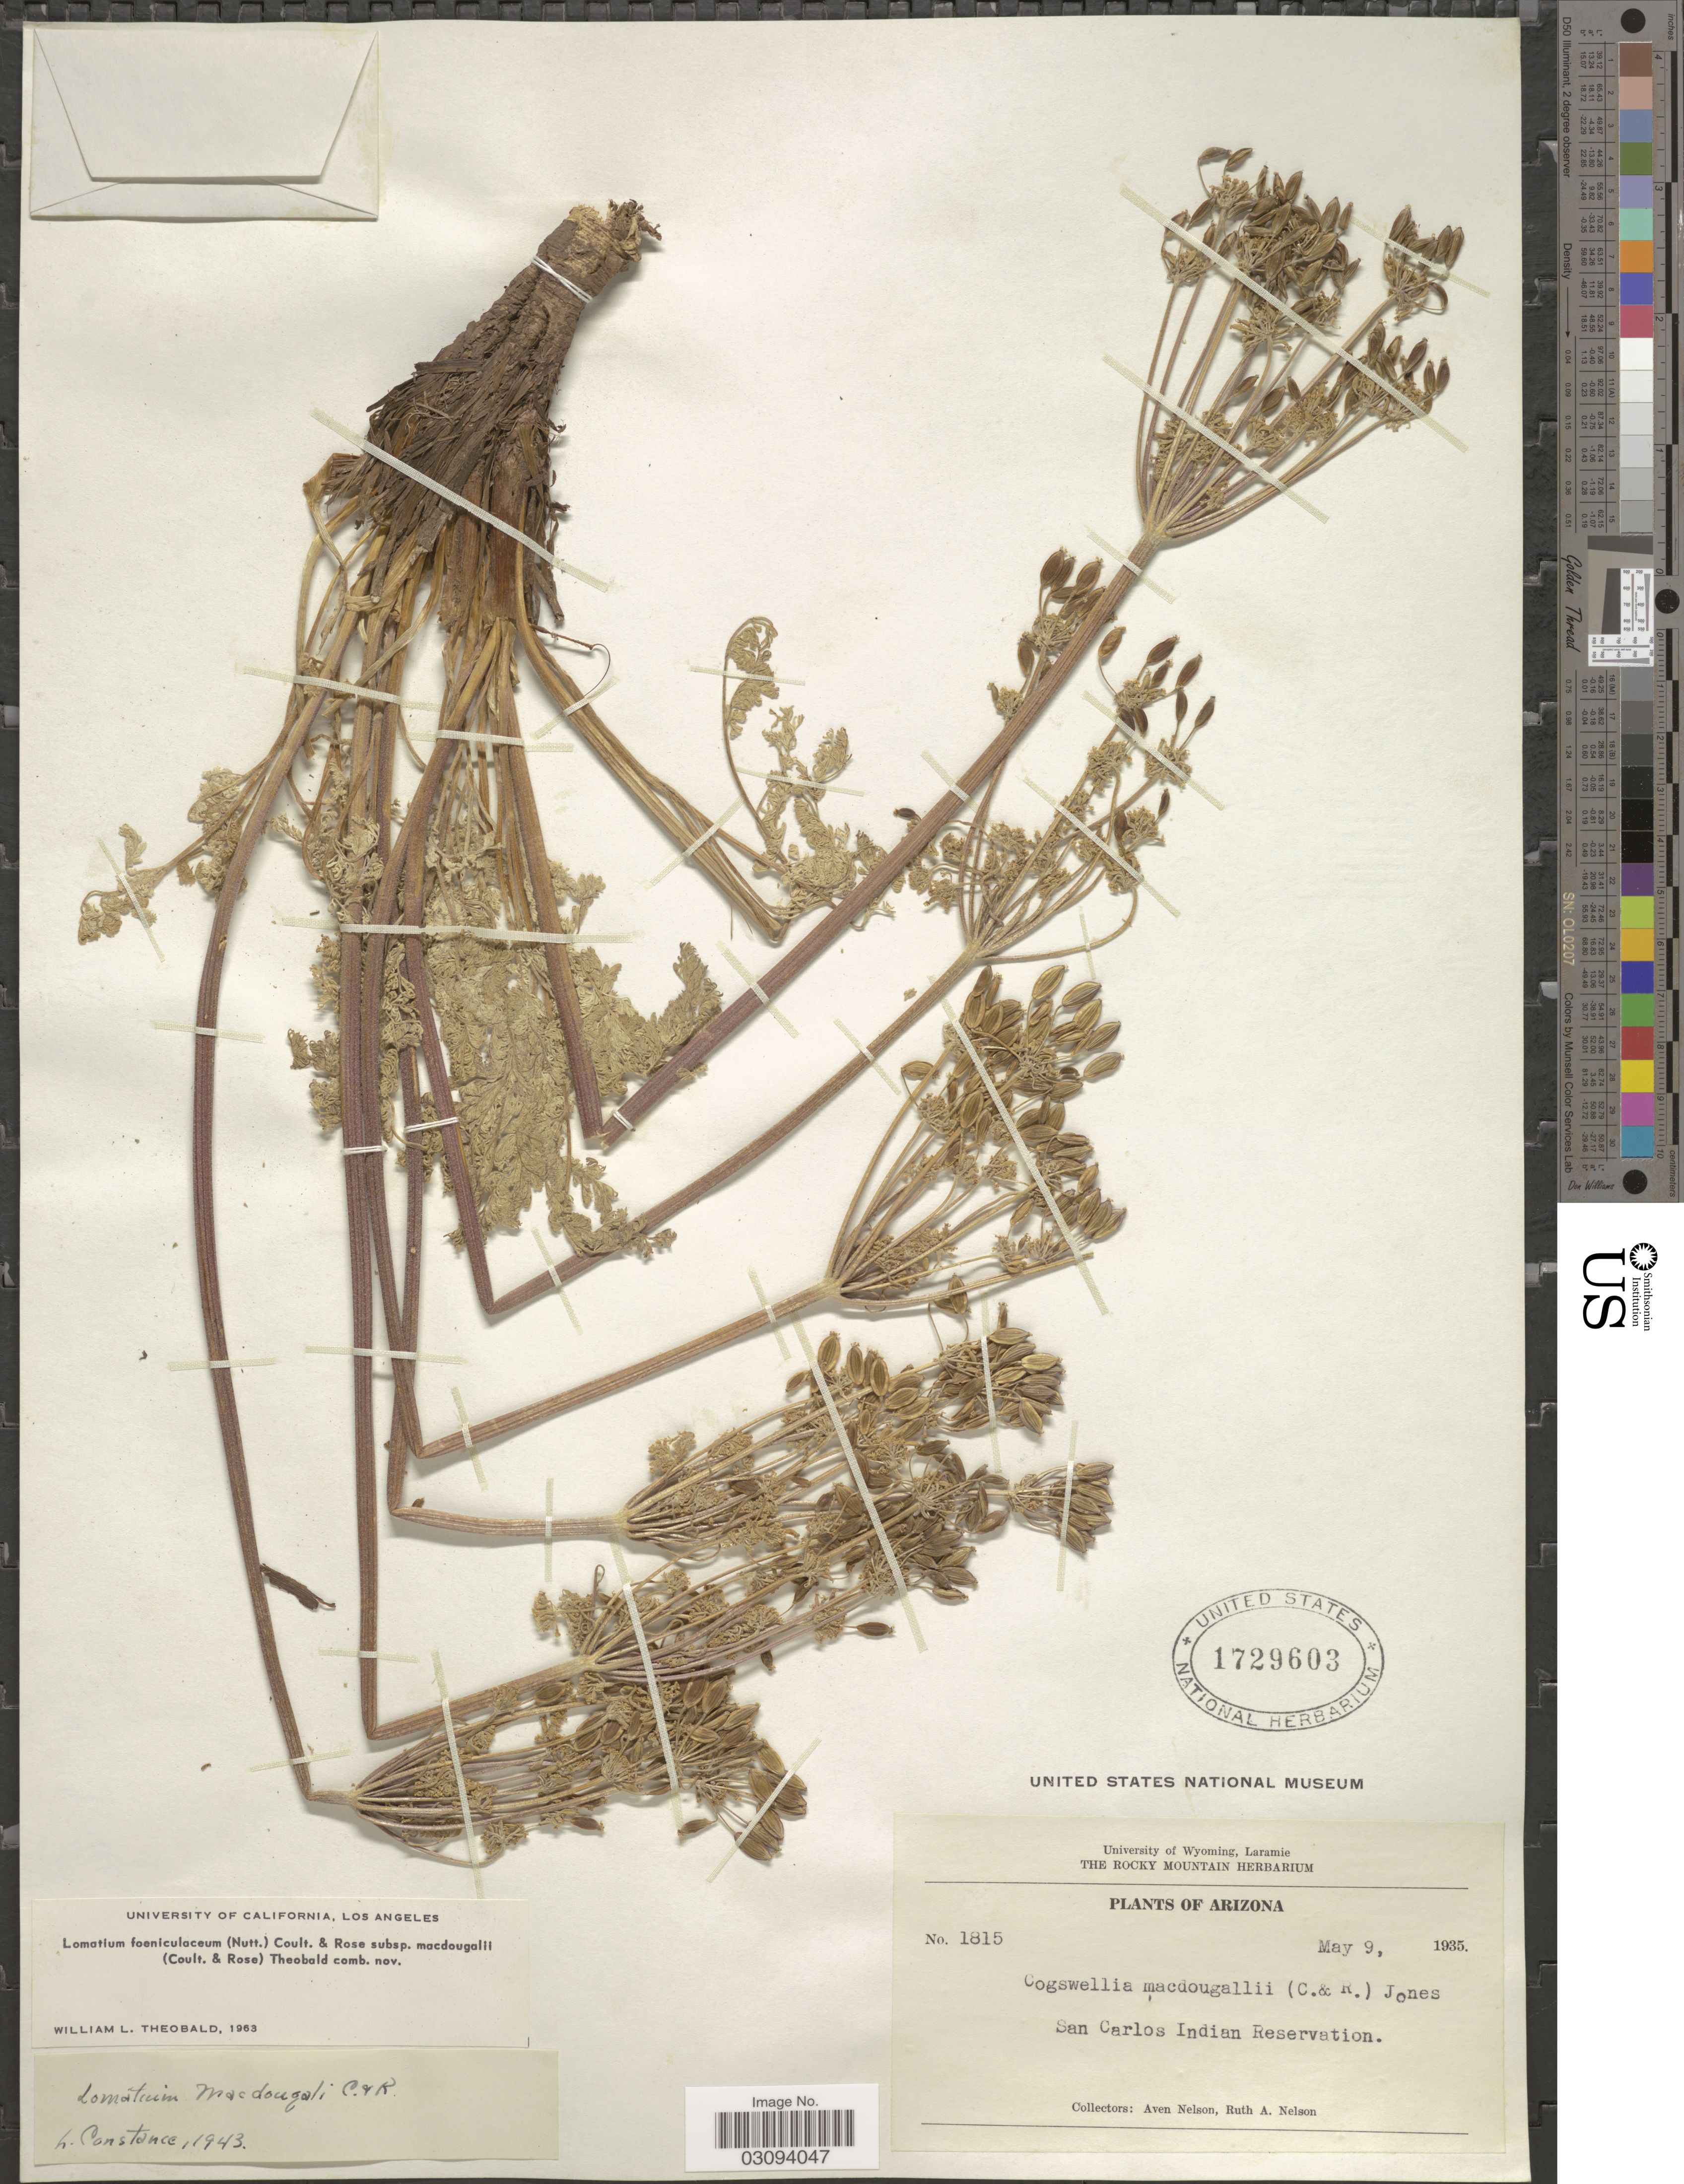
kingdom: Plantae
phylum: Tracheophyta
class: Magnoliopsida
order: Apiales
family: Apiaceae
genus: Lomatium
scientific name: Lomatium foeniculaceum subsp. macdougalii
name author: (J.M. Coult. & Rose) W.L. Theob.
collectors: A. Nelson & R. A. Nelson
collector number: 1815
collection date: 1935-05-09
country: United States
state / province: Arizona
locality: San Carlos Indian Reservation.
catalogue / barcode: US 1729603